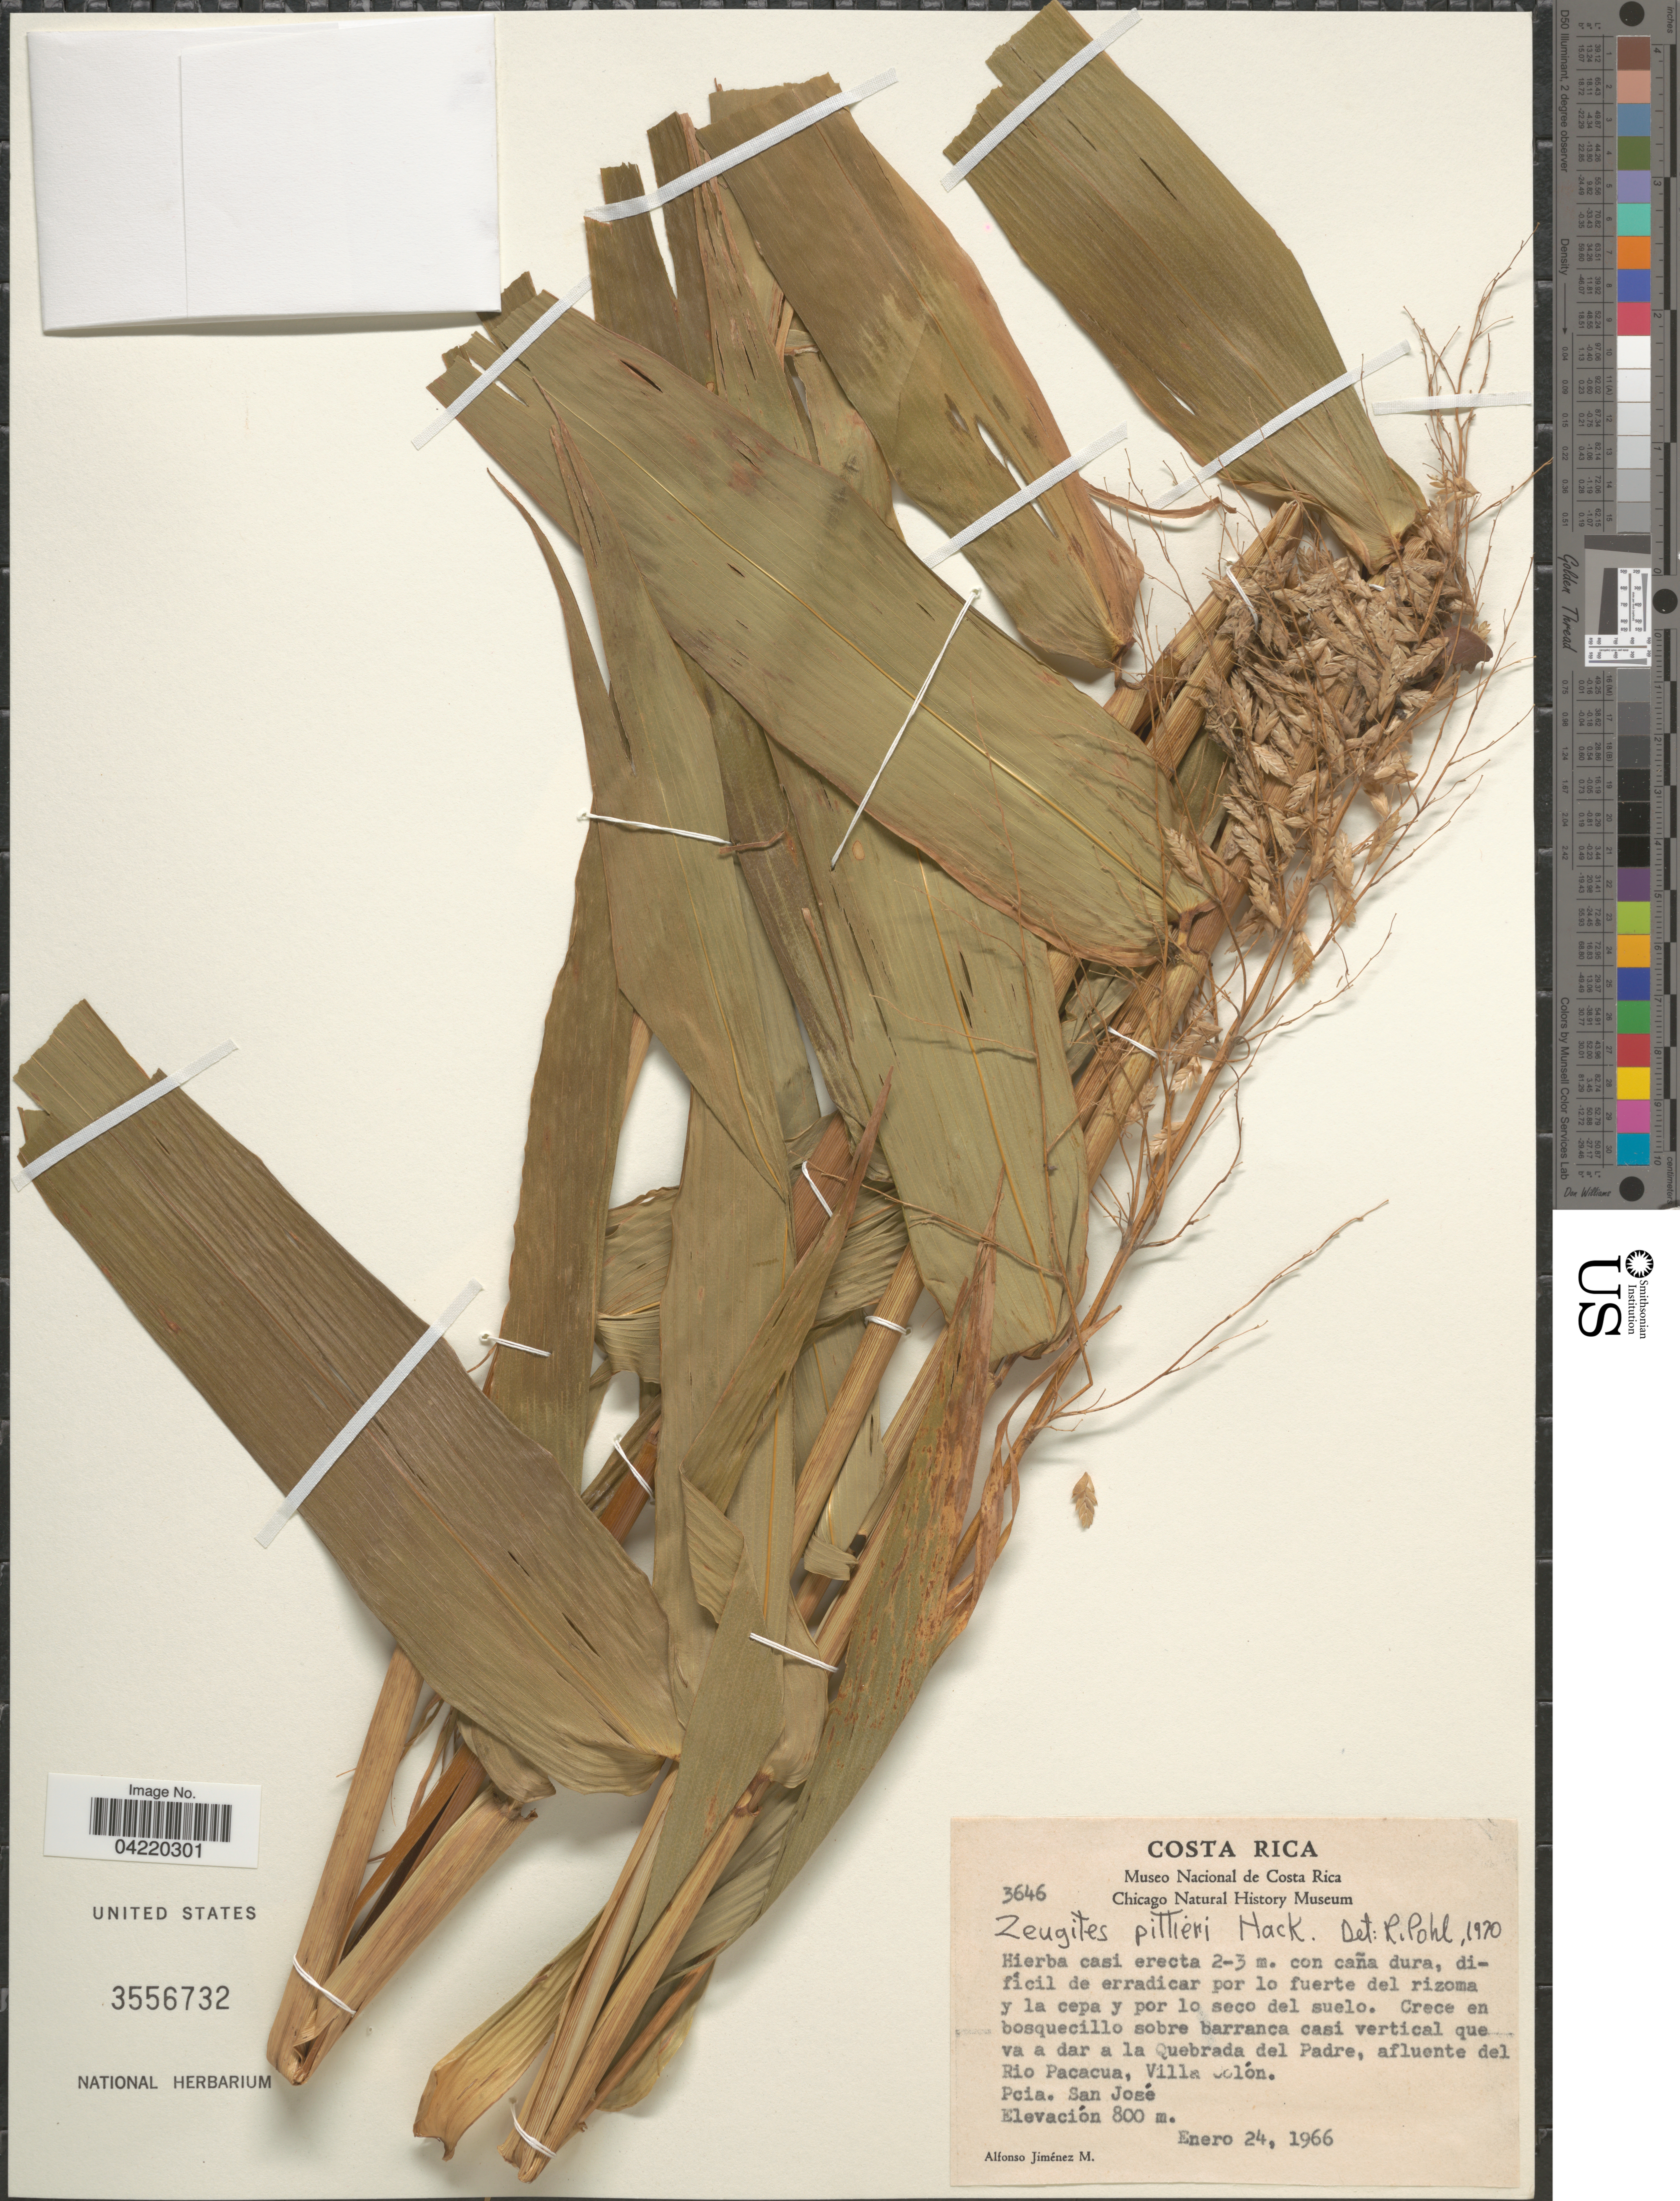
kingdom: Plantae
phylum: Tracheophyta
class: Liliopsida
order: Poales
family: Poaceae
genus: Zeugites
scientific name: Zeugites pittieri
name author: Hack.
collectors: A. Jimenez M.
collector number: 3646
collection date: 1966-01-24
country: Costa Rica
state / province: San José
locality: Crece en bosquecillo sobre barranca casi vertical que va a dar a la Quebrada del Padre, afluente del Rio Pacacua, Villa Colón. Pcia. San José.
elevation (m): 800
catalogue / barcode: US 3556732